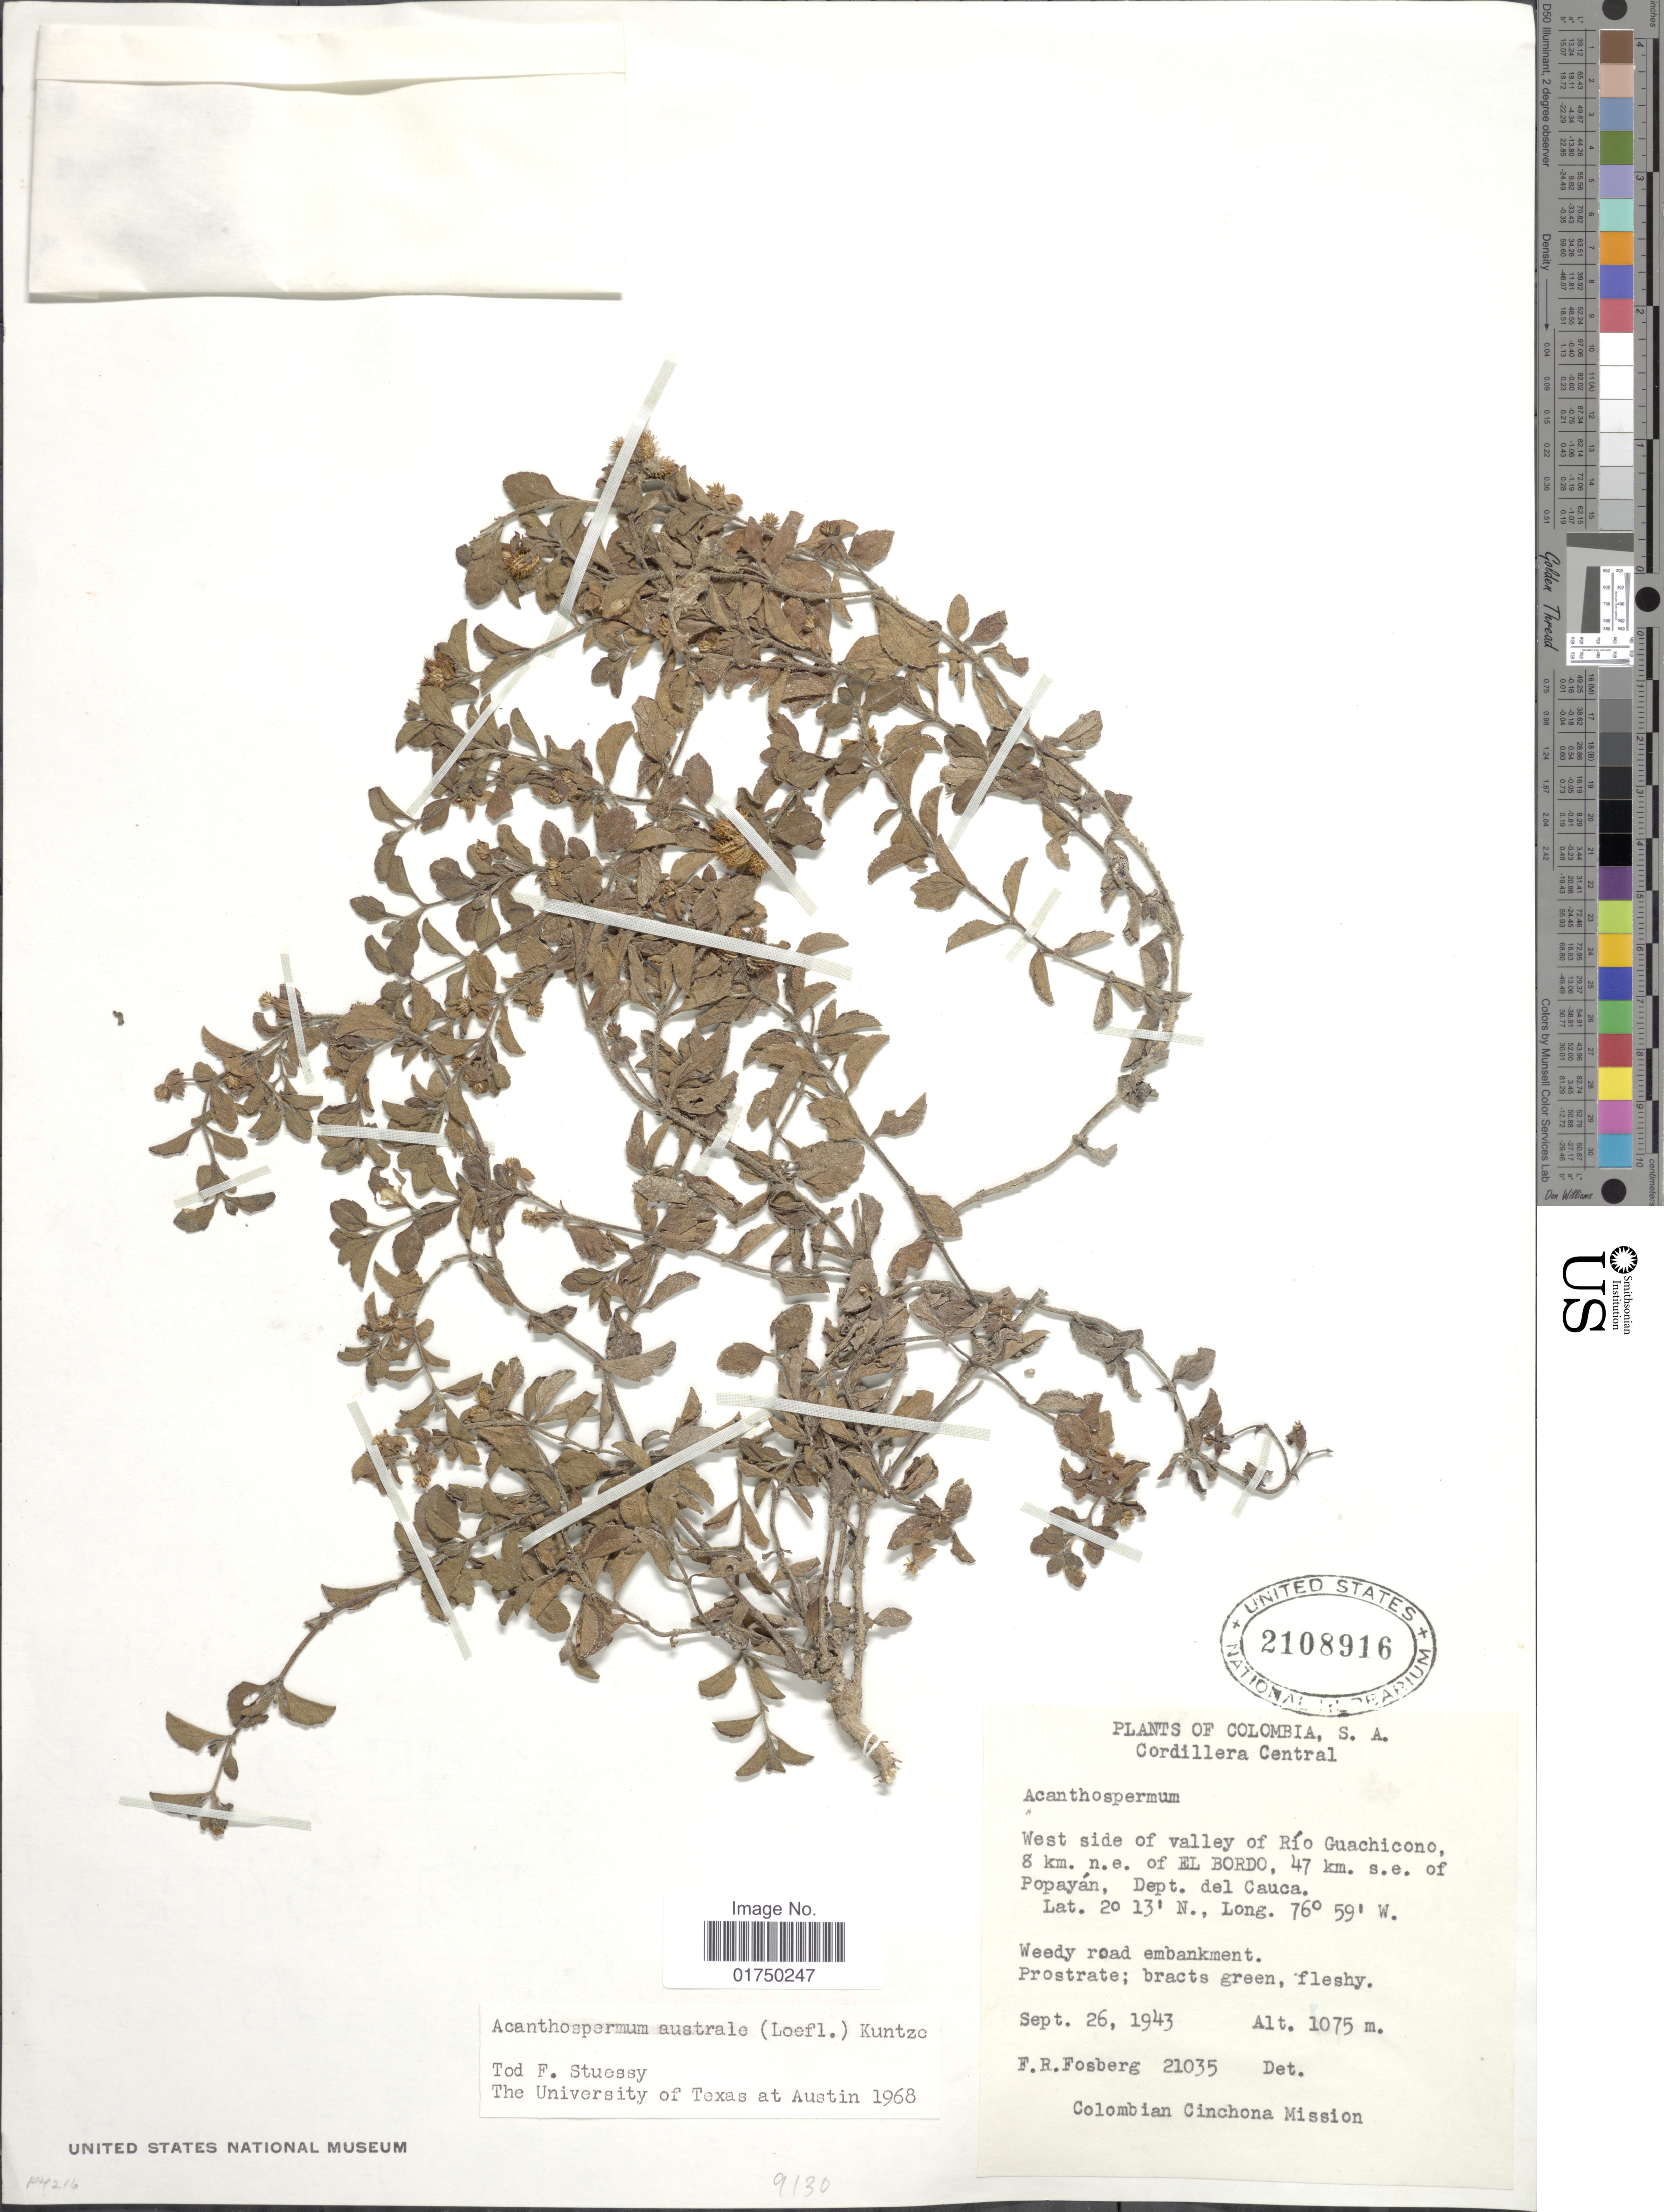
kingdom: Plantae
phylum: Tracheophyta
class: Magnoliopsida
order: Asterales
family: Asteraceae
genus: Acanthospermum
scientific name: Acanthospermum australe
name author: (Loefl.) Kuntze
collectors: F. R. Fosberg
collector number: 21035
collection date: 1943-09-26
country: Colombia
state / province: Cauca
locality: Cordillera Central. West side of valley of Río Guachicono, 8 km. n.e. of El Bordo, 47 km. s.e. of Popayán, Dept. del Cauca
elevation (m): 1075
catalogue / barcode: US 2108916